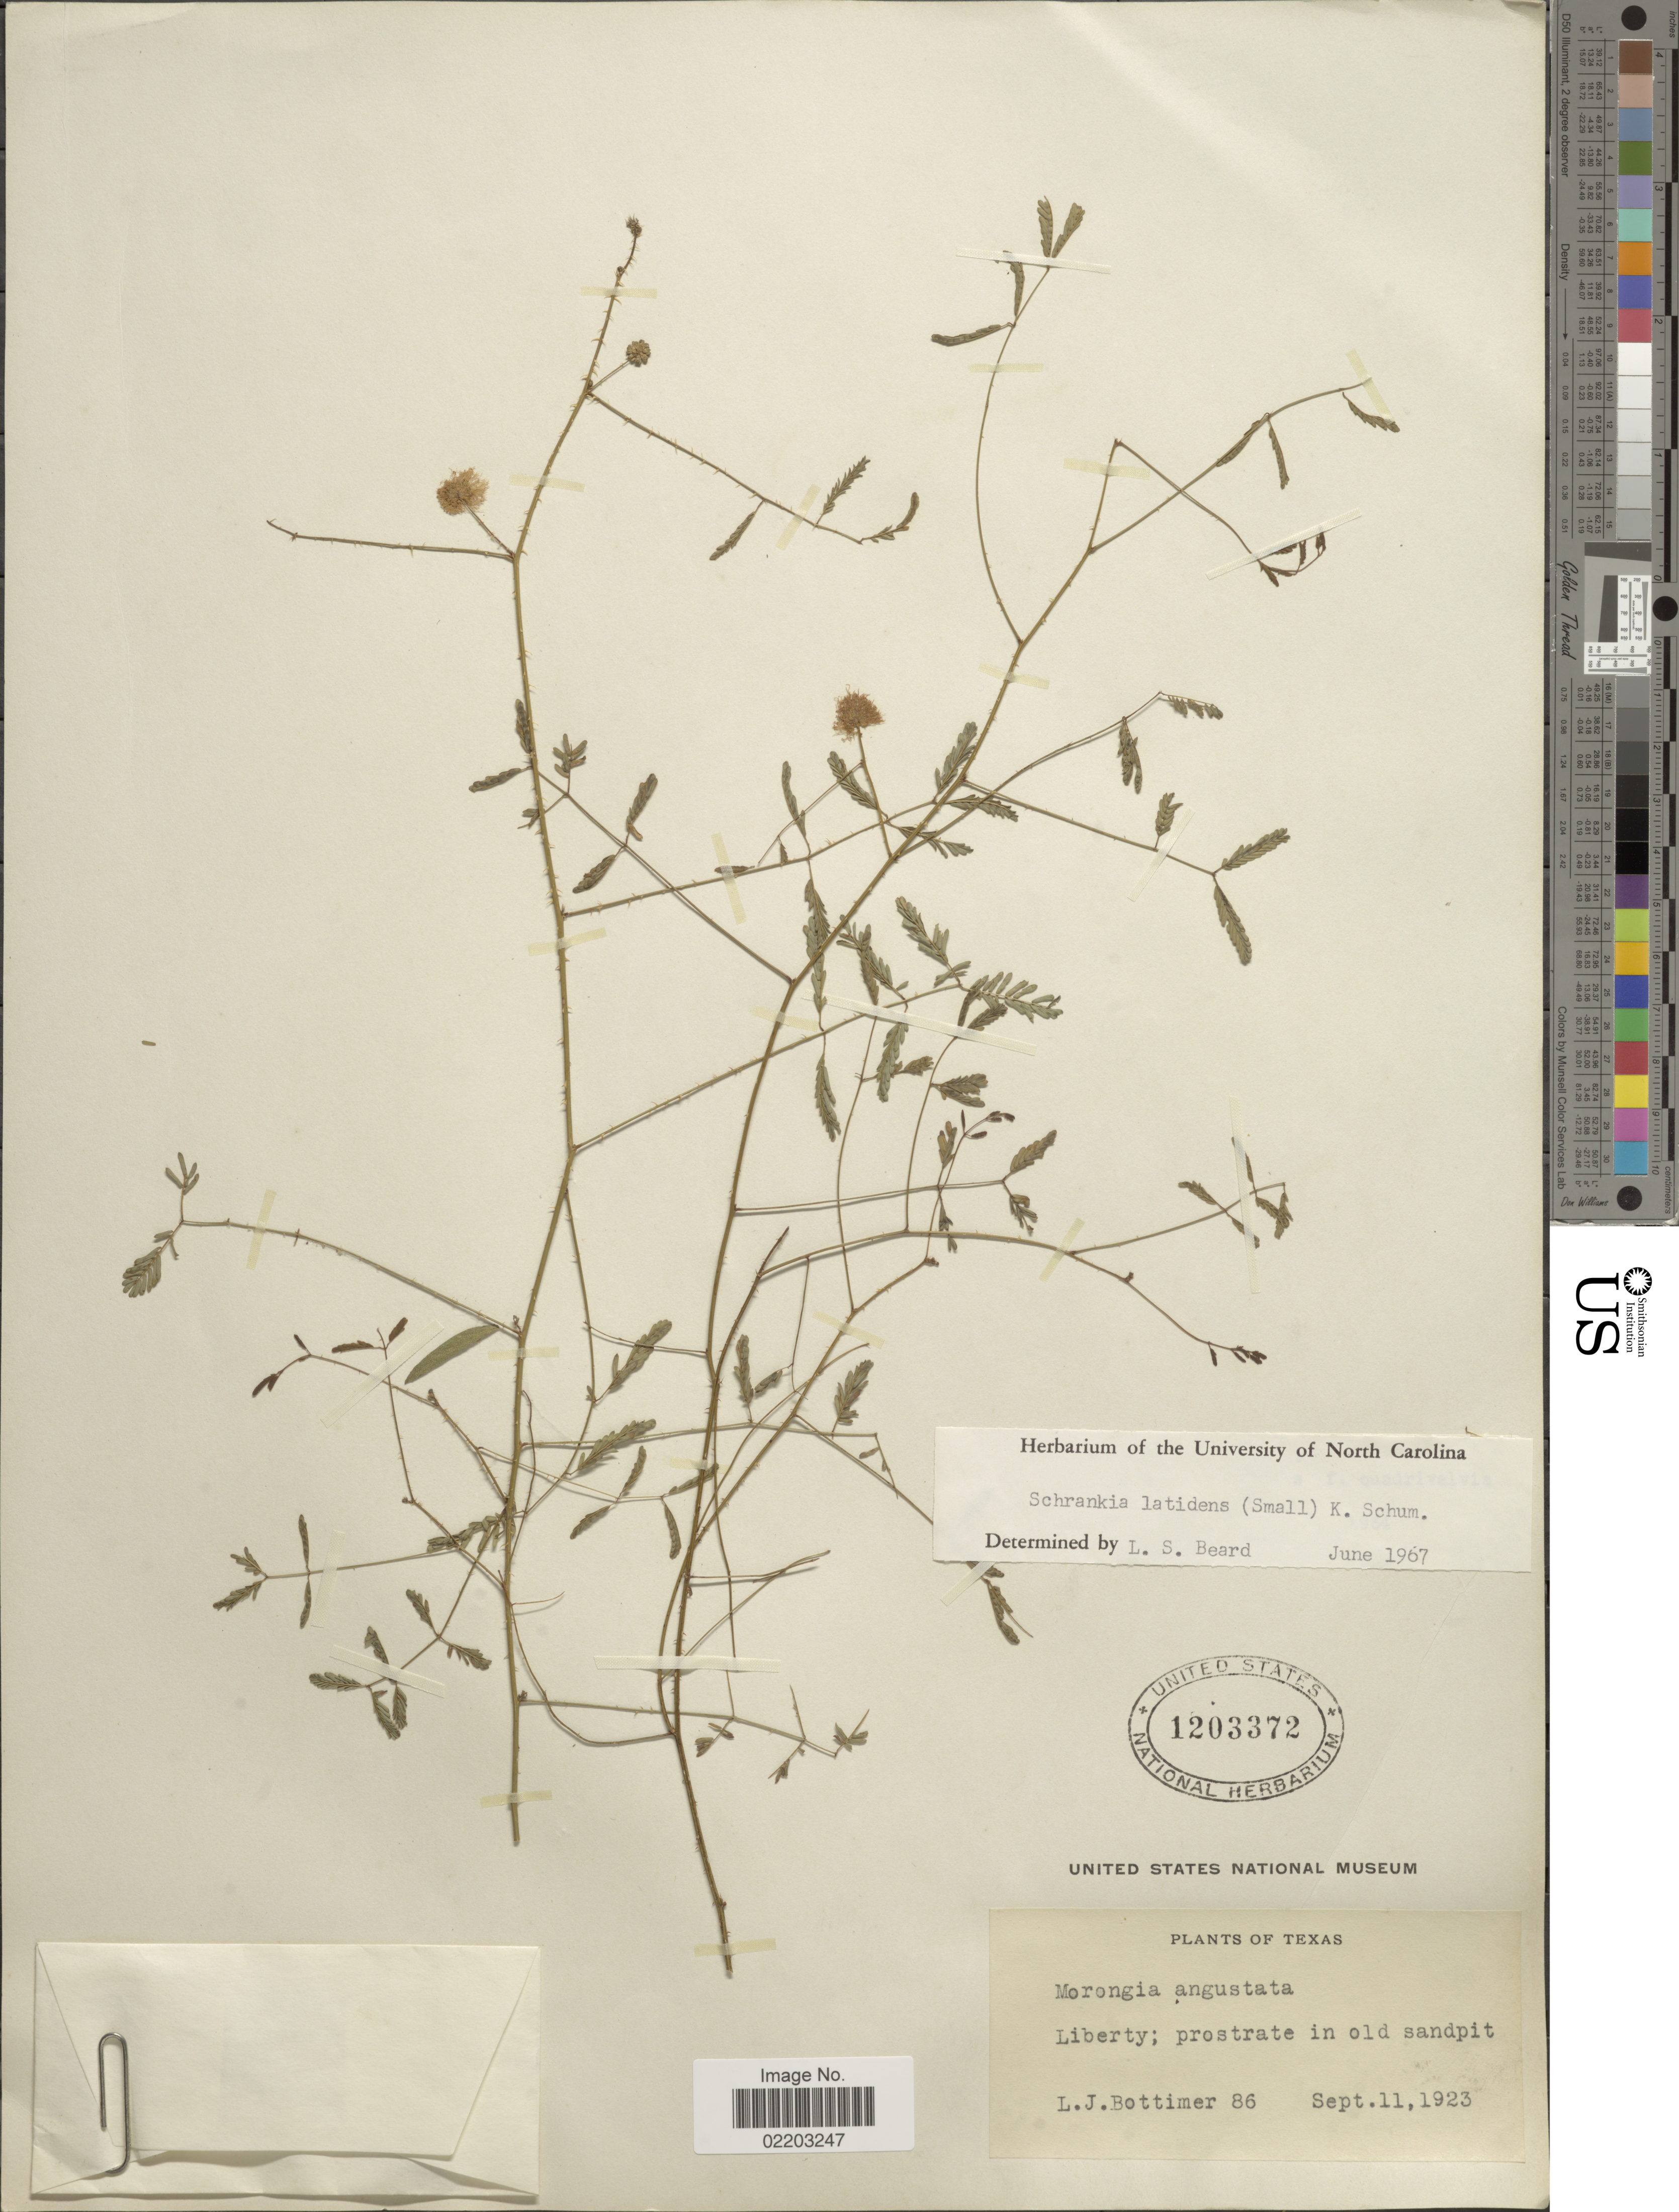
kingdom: Plantae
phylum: Tracheophyta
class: Magnoliopsida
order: Fabales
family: Fabaceae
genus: Mimosa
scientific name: Mimosa latidens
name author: (Small) B.L. Turner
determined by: U.S. National Herbarium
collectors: L. Bottimer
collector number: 86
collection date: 1923-09-11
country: United States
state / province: Texas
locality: Liberty; prostate in old sandpit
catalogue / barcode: US 1203372